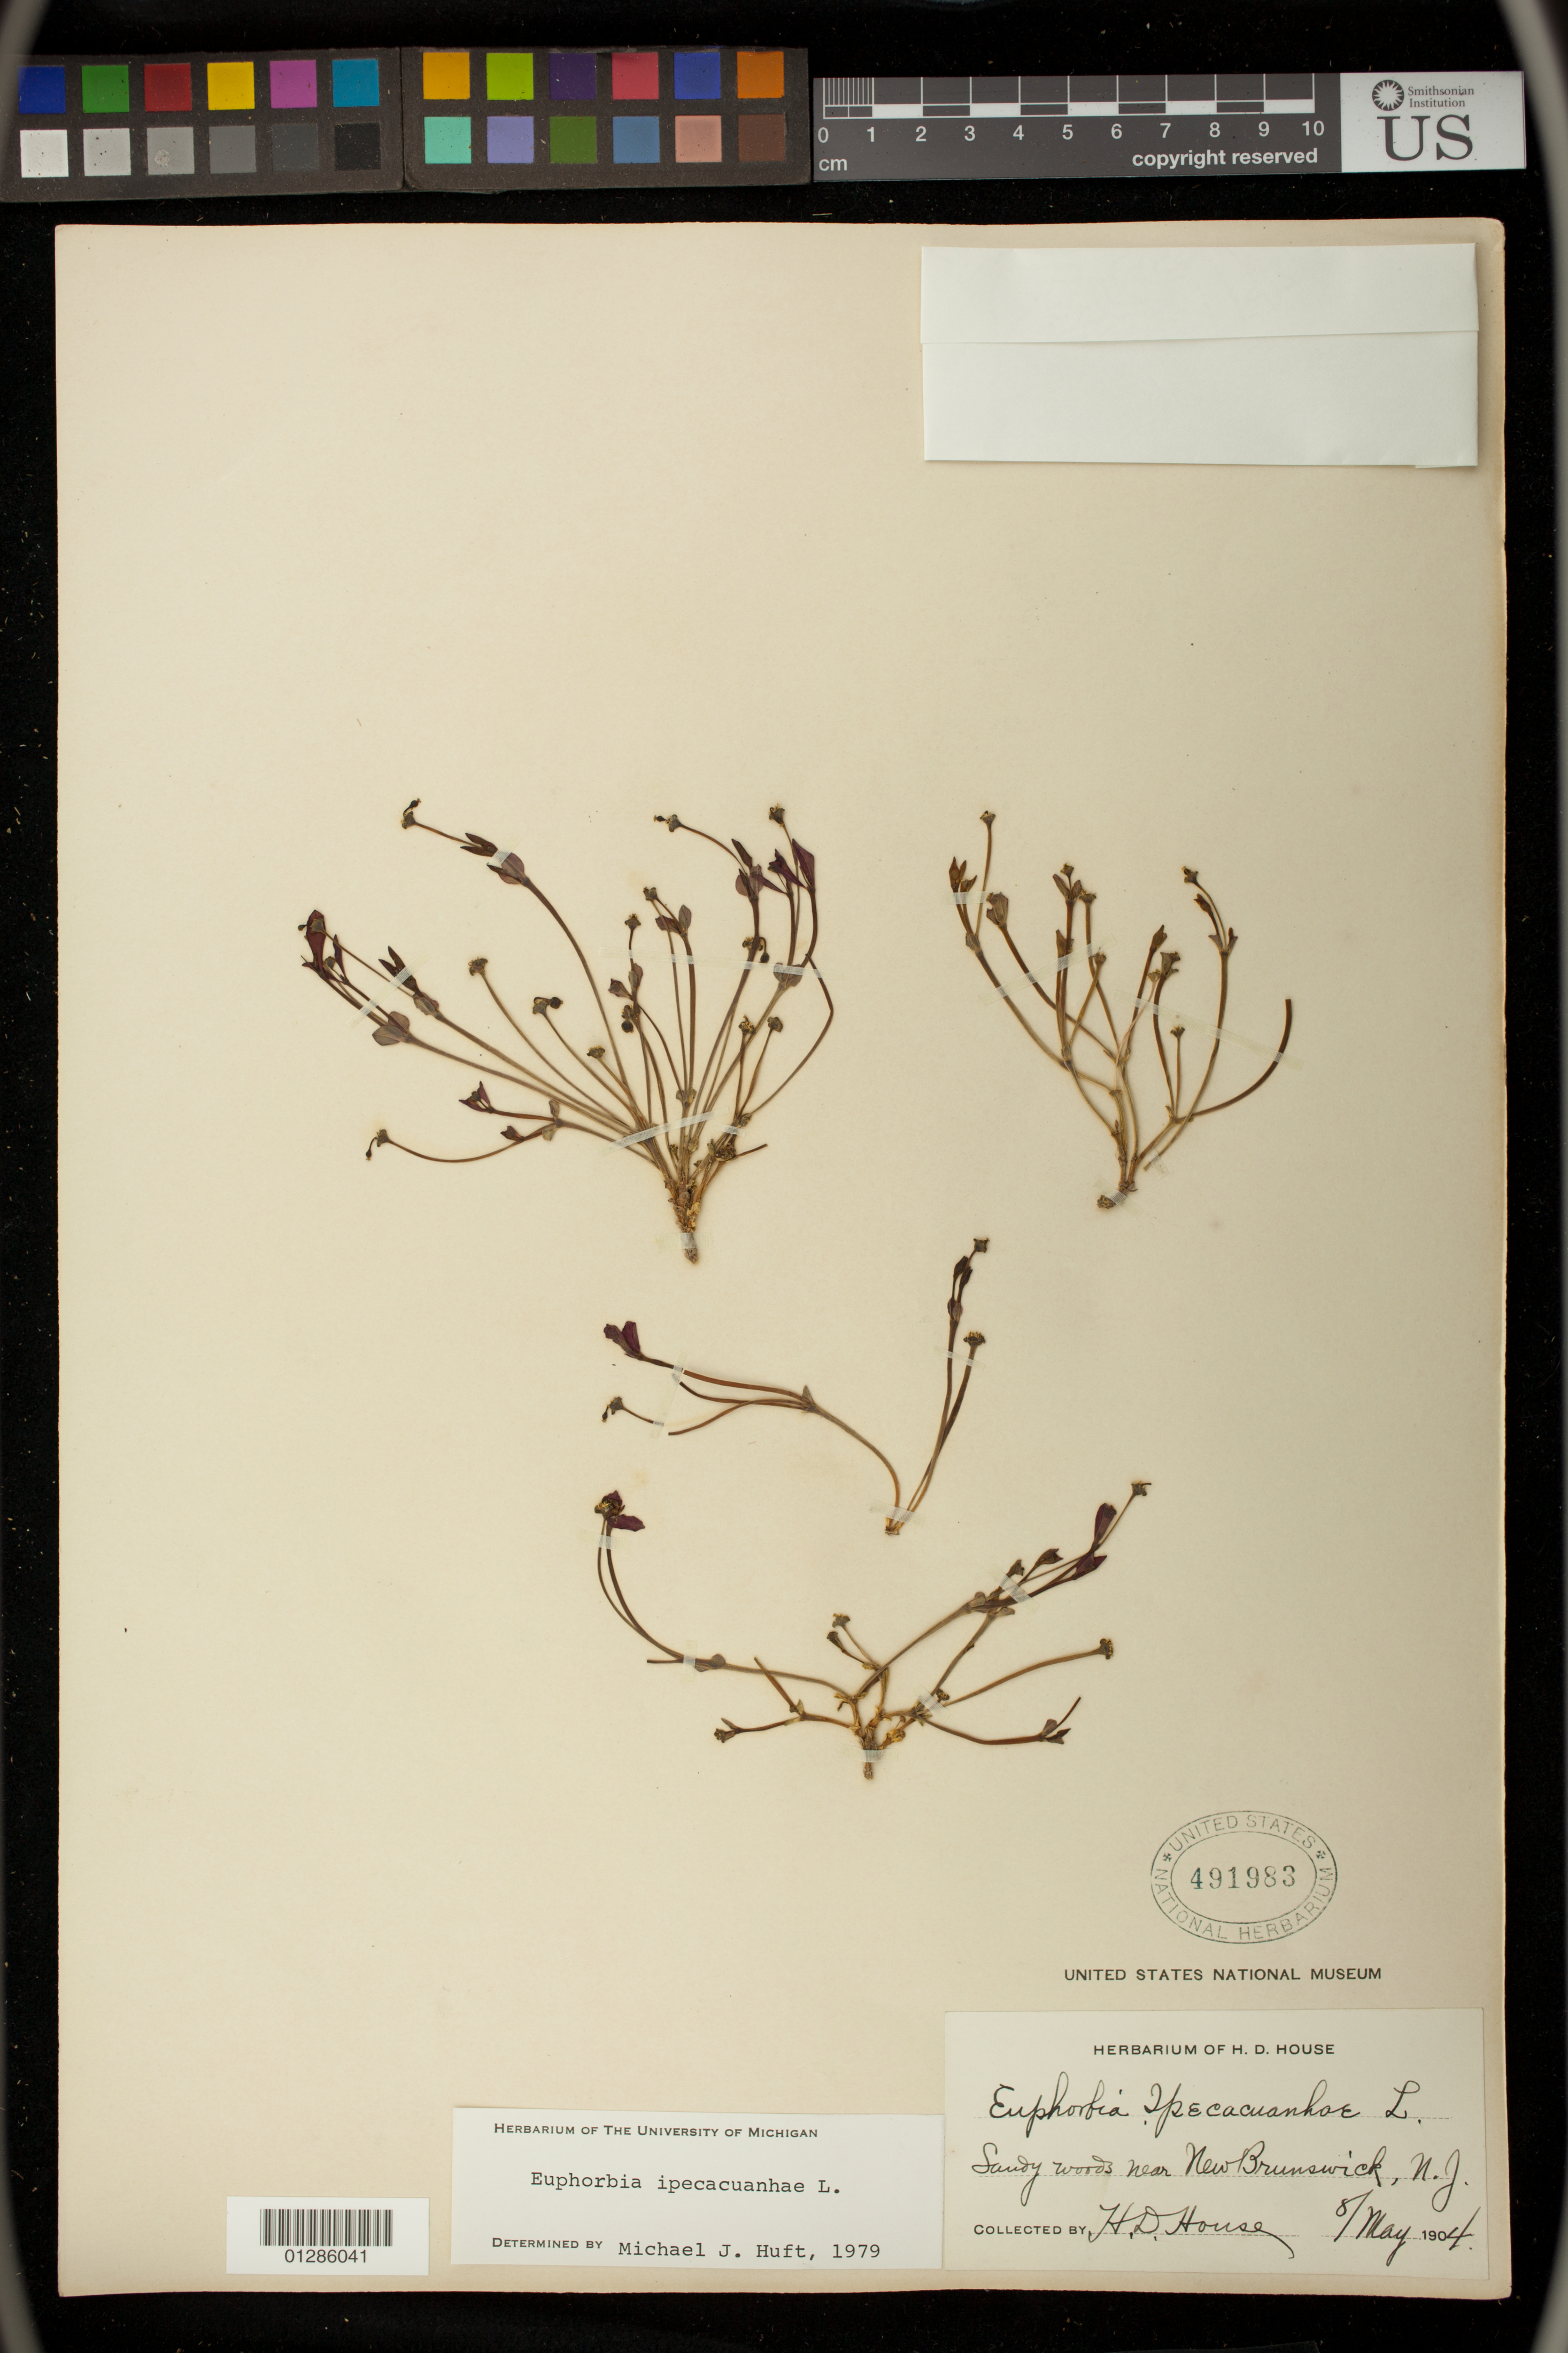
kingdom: Plantae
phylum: Tracheophyta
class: Magnoliopsida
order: Malpighiales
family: Euphorbiaceae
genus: Euphorbia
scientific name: Euphorbia ipecacuanhae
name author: L.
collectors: H. D. House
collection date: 1904-05-08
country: United States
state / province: New Jersey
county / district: Middlesex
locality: Near New Brunswick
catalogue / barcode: US 491983